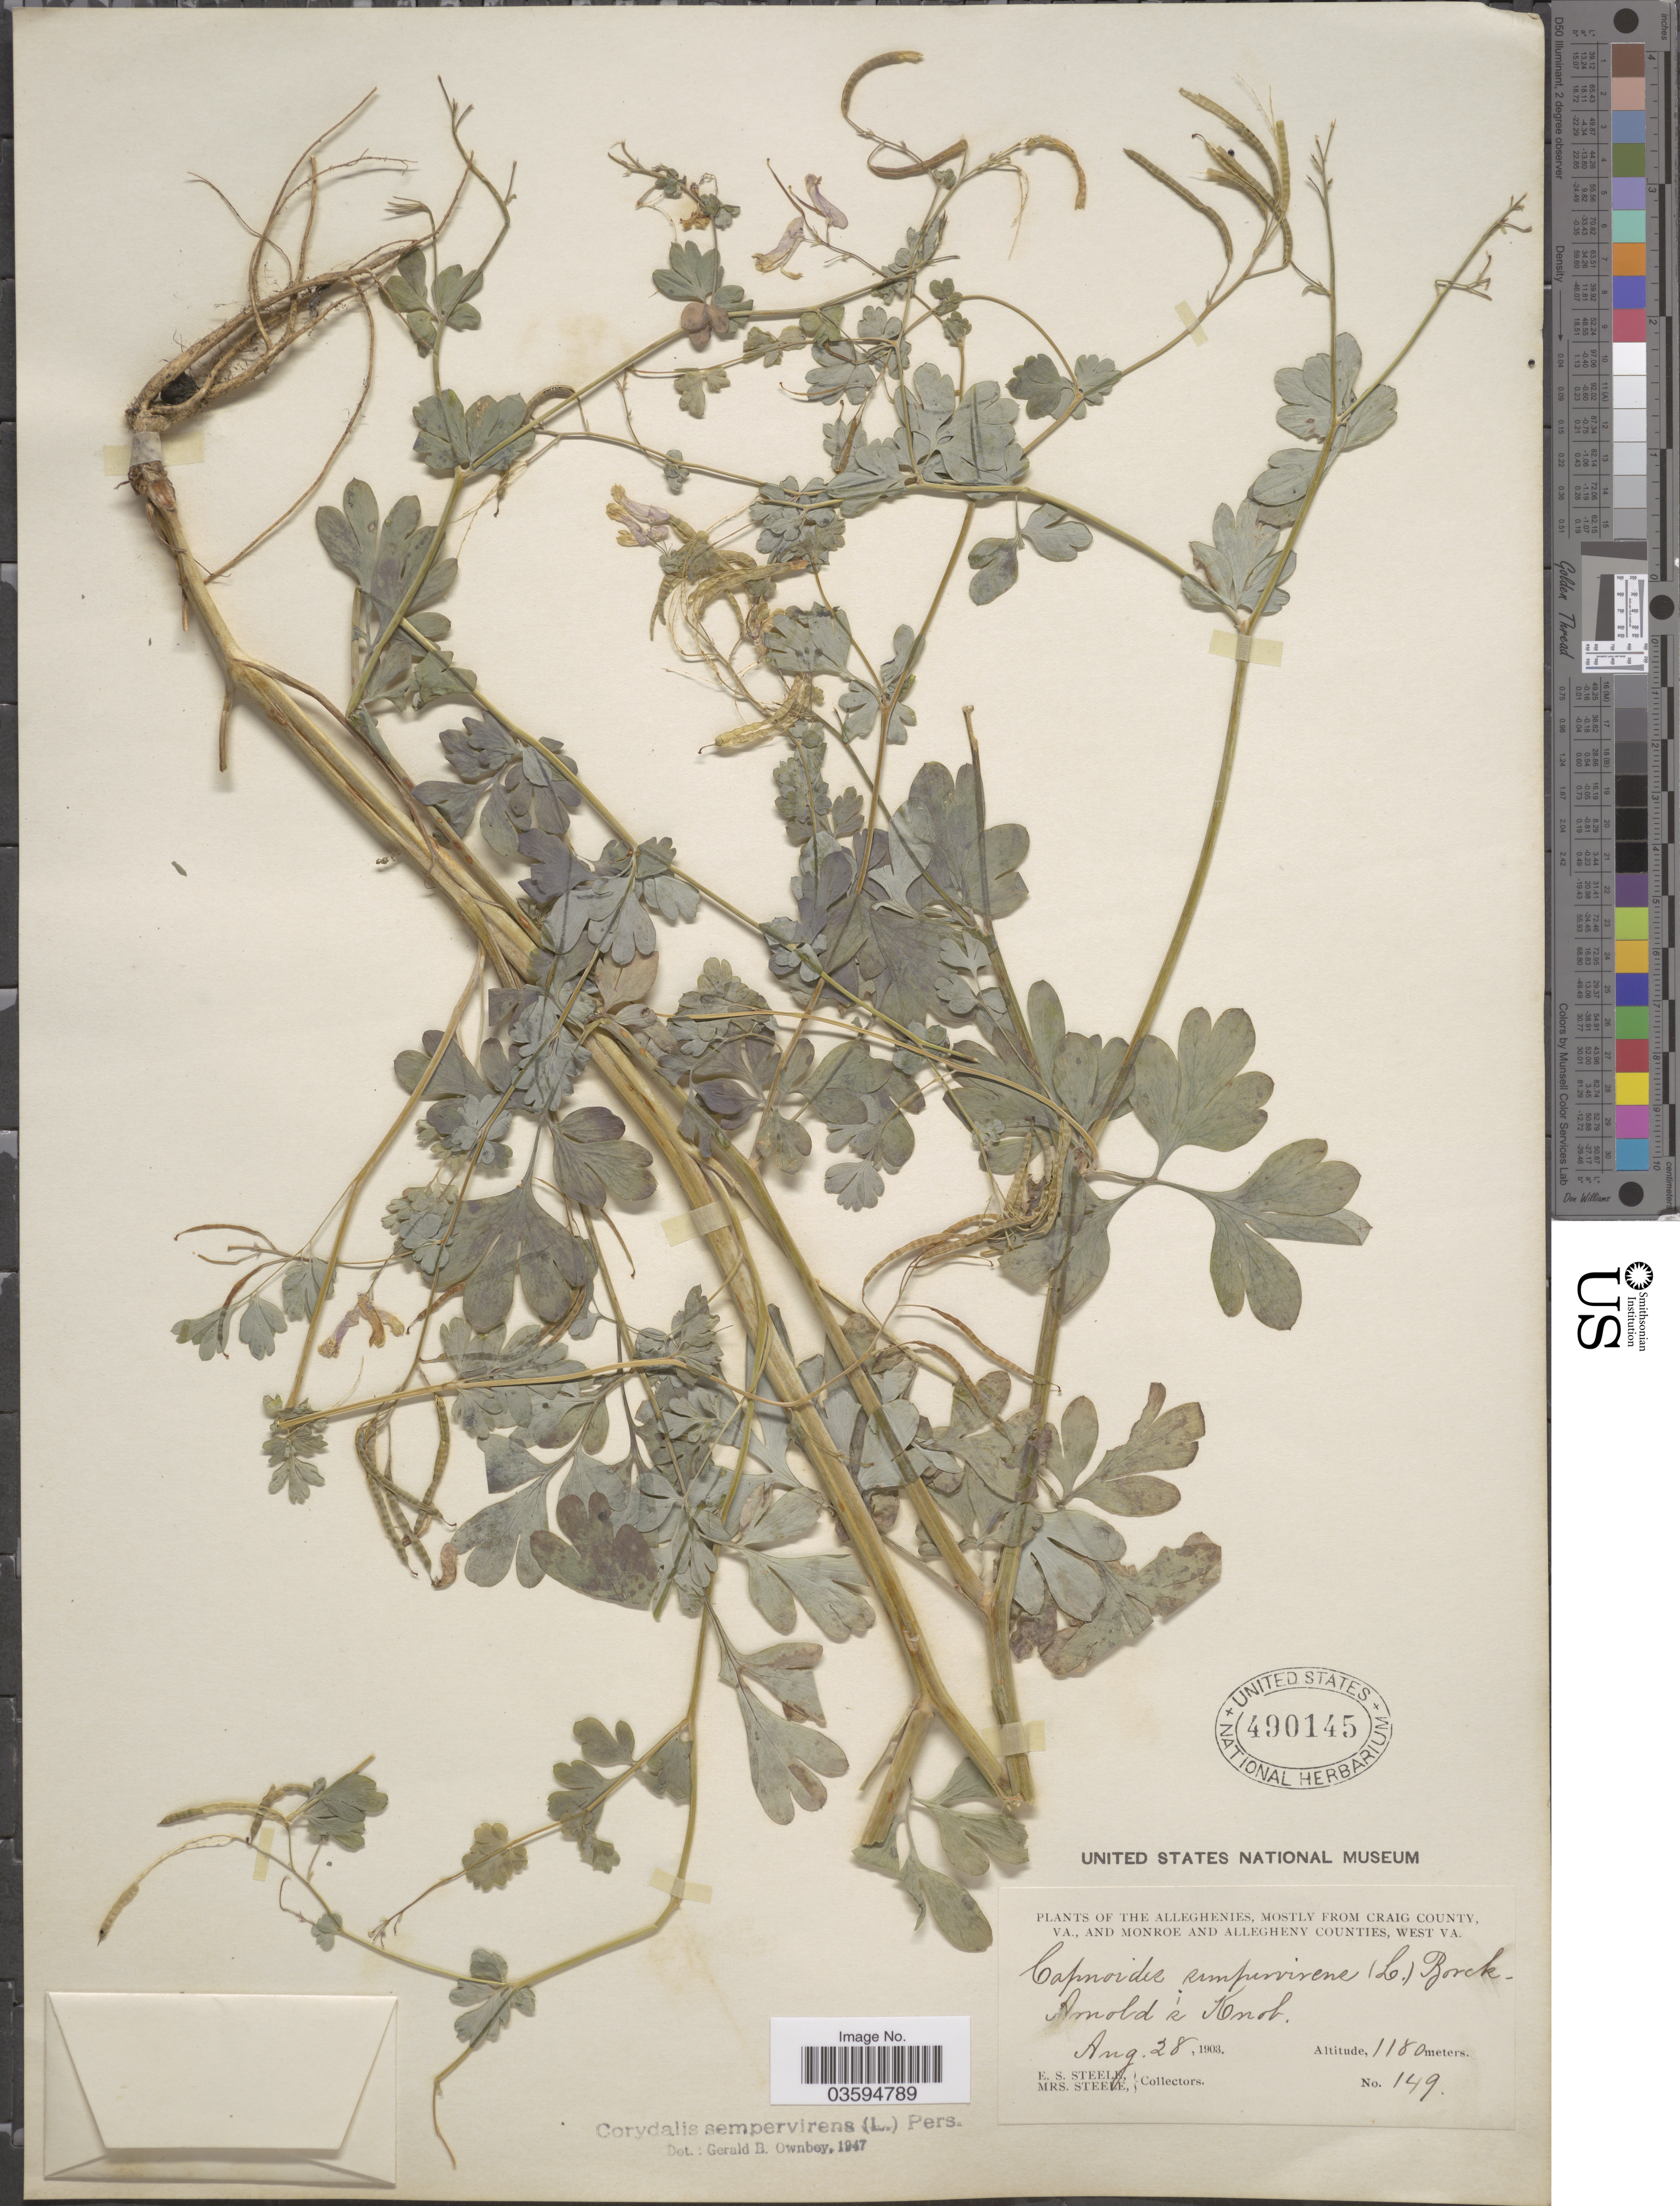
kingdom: Plantae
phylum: Tracheophyta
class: Magnoliopsida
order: Ranunculales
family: Papaveraceae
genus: Capnoides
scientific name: Capnoides sempervirens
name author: (L.) Borkh.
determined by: Strong, M. T., (US), Smithsonian Institution - National Museum of Natural History (UNITED STATES)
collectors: E. Steele & Mrs. E. S. Steele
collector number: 149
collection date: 1903-08-28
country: United States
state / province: Virginia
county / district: Craig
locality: The Alleghenies, mostly from Craig County, Va., and Monroe and Allegheny Counties, West Va. Arnold's Knob.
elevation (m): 1180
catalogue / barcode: US 490145